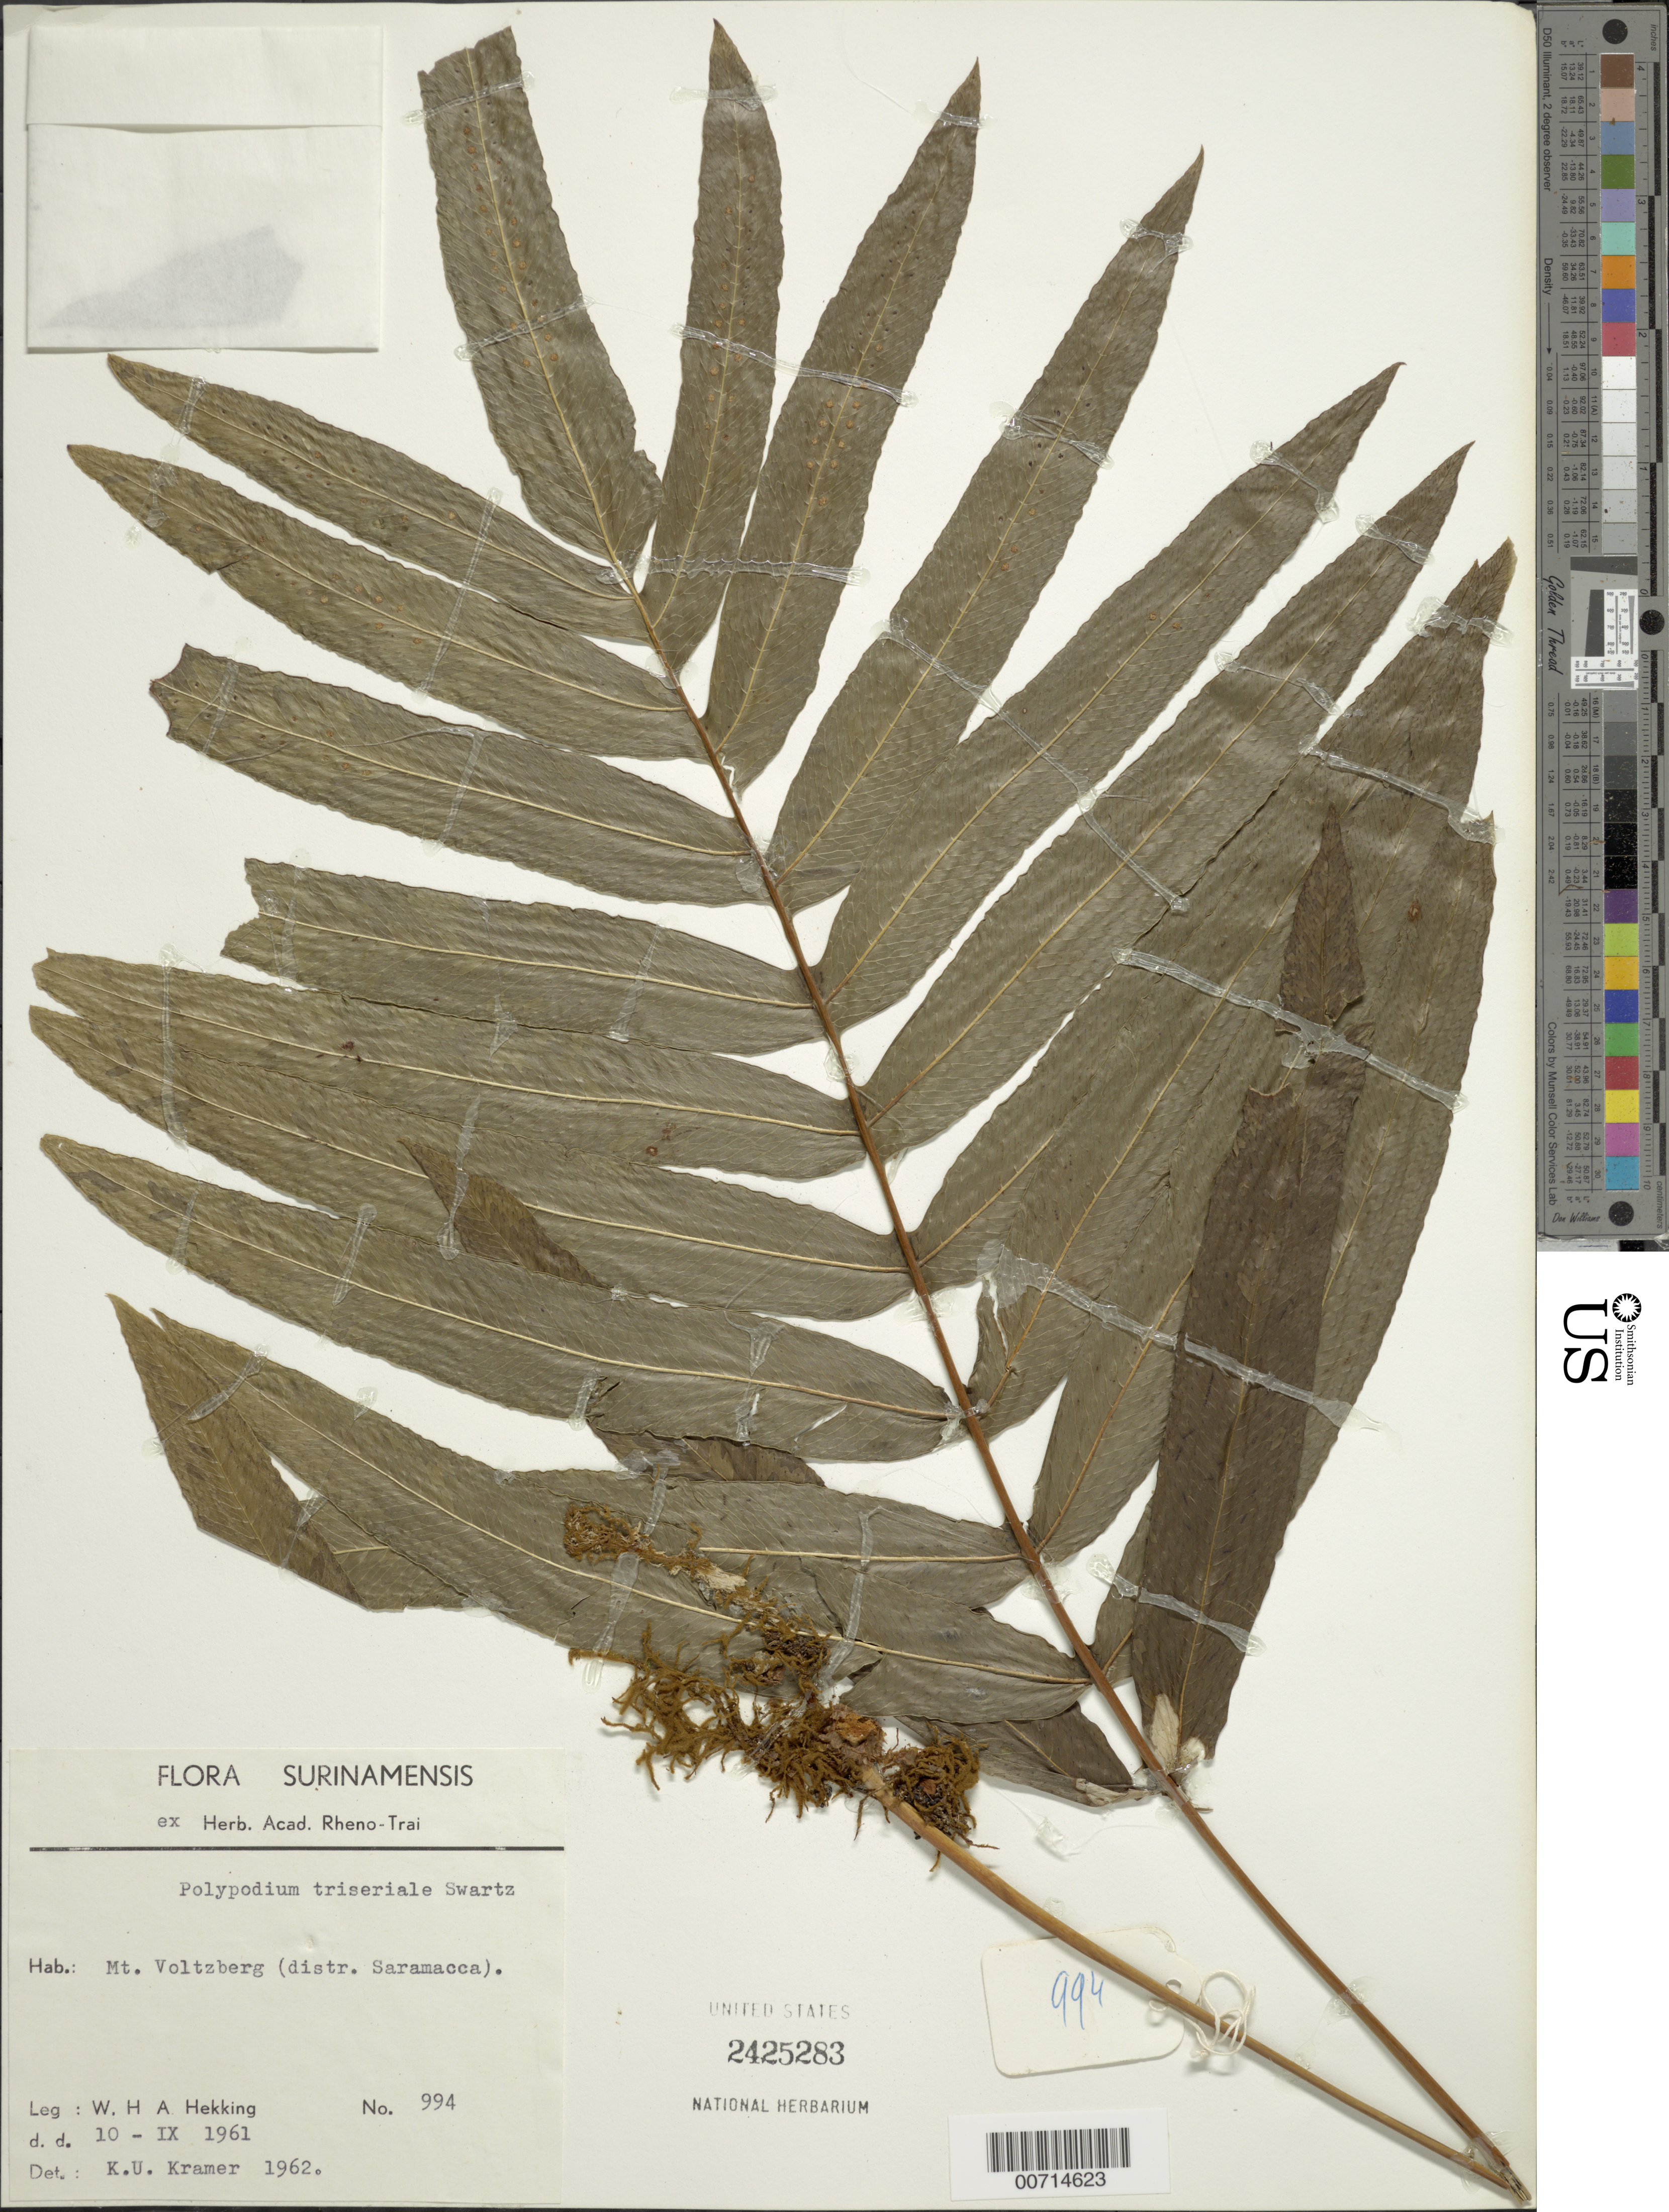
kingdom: Plantae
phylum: Tracheophyta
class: Polypodiopsida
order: Polypodiales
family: Polypodiaceae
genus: Serpocaulon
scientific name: Serpocaulon triseriale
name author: (Sw.) A.R. Sm.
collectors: W. H. A. Hekking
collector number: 994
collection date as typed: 10-Nov-61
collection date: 1961-11-10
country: Suriname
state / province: Saramacca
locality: Mt. Voltzberg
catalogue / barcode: US 2425283